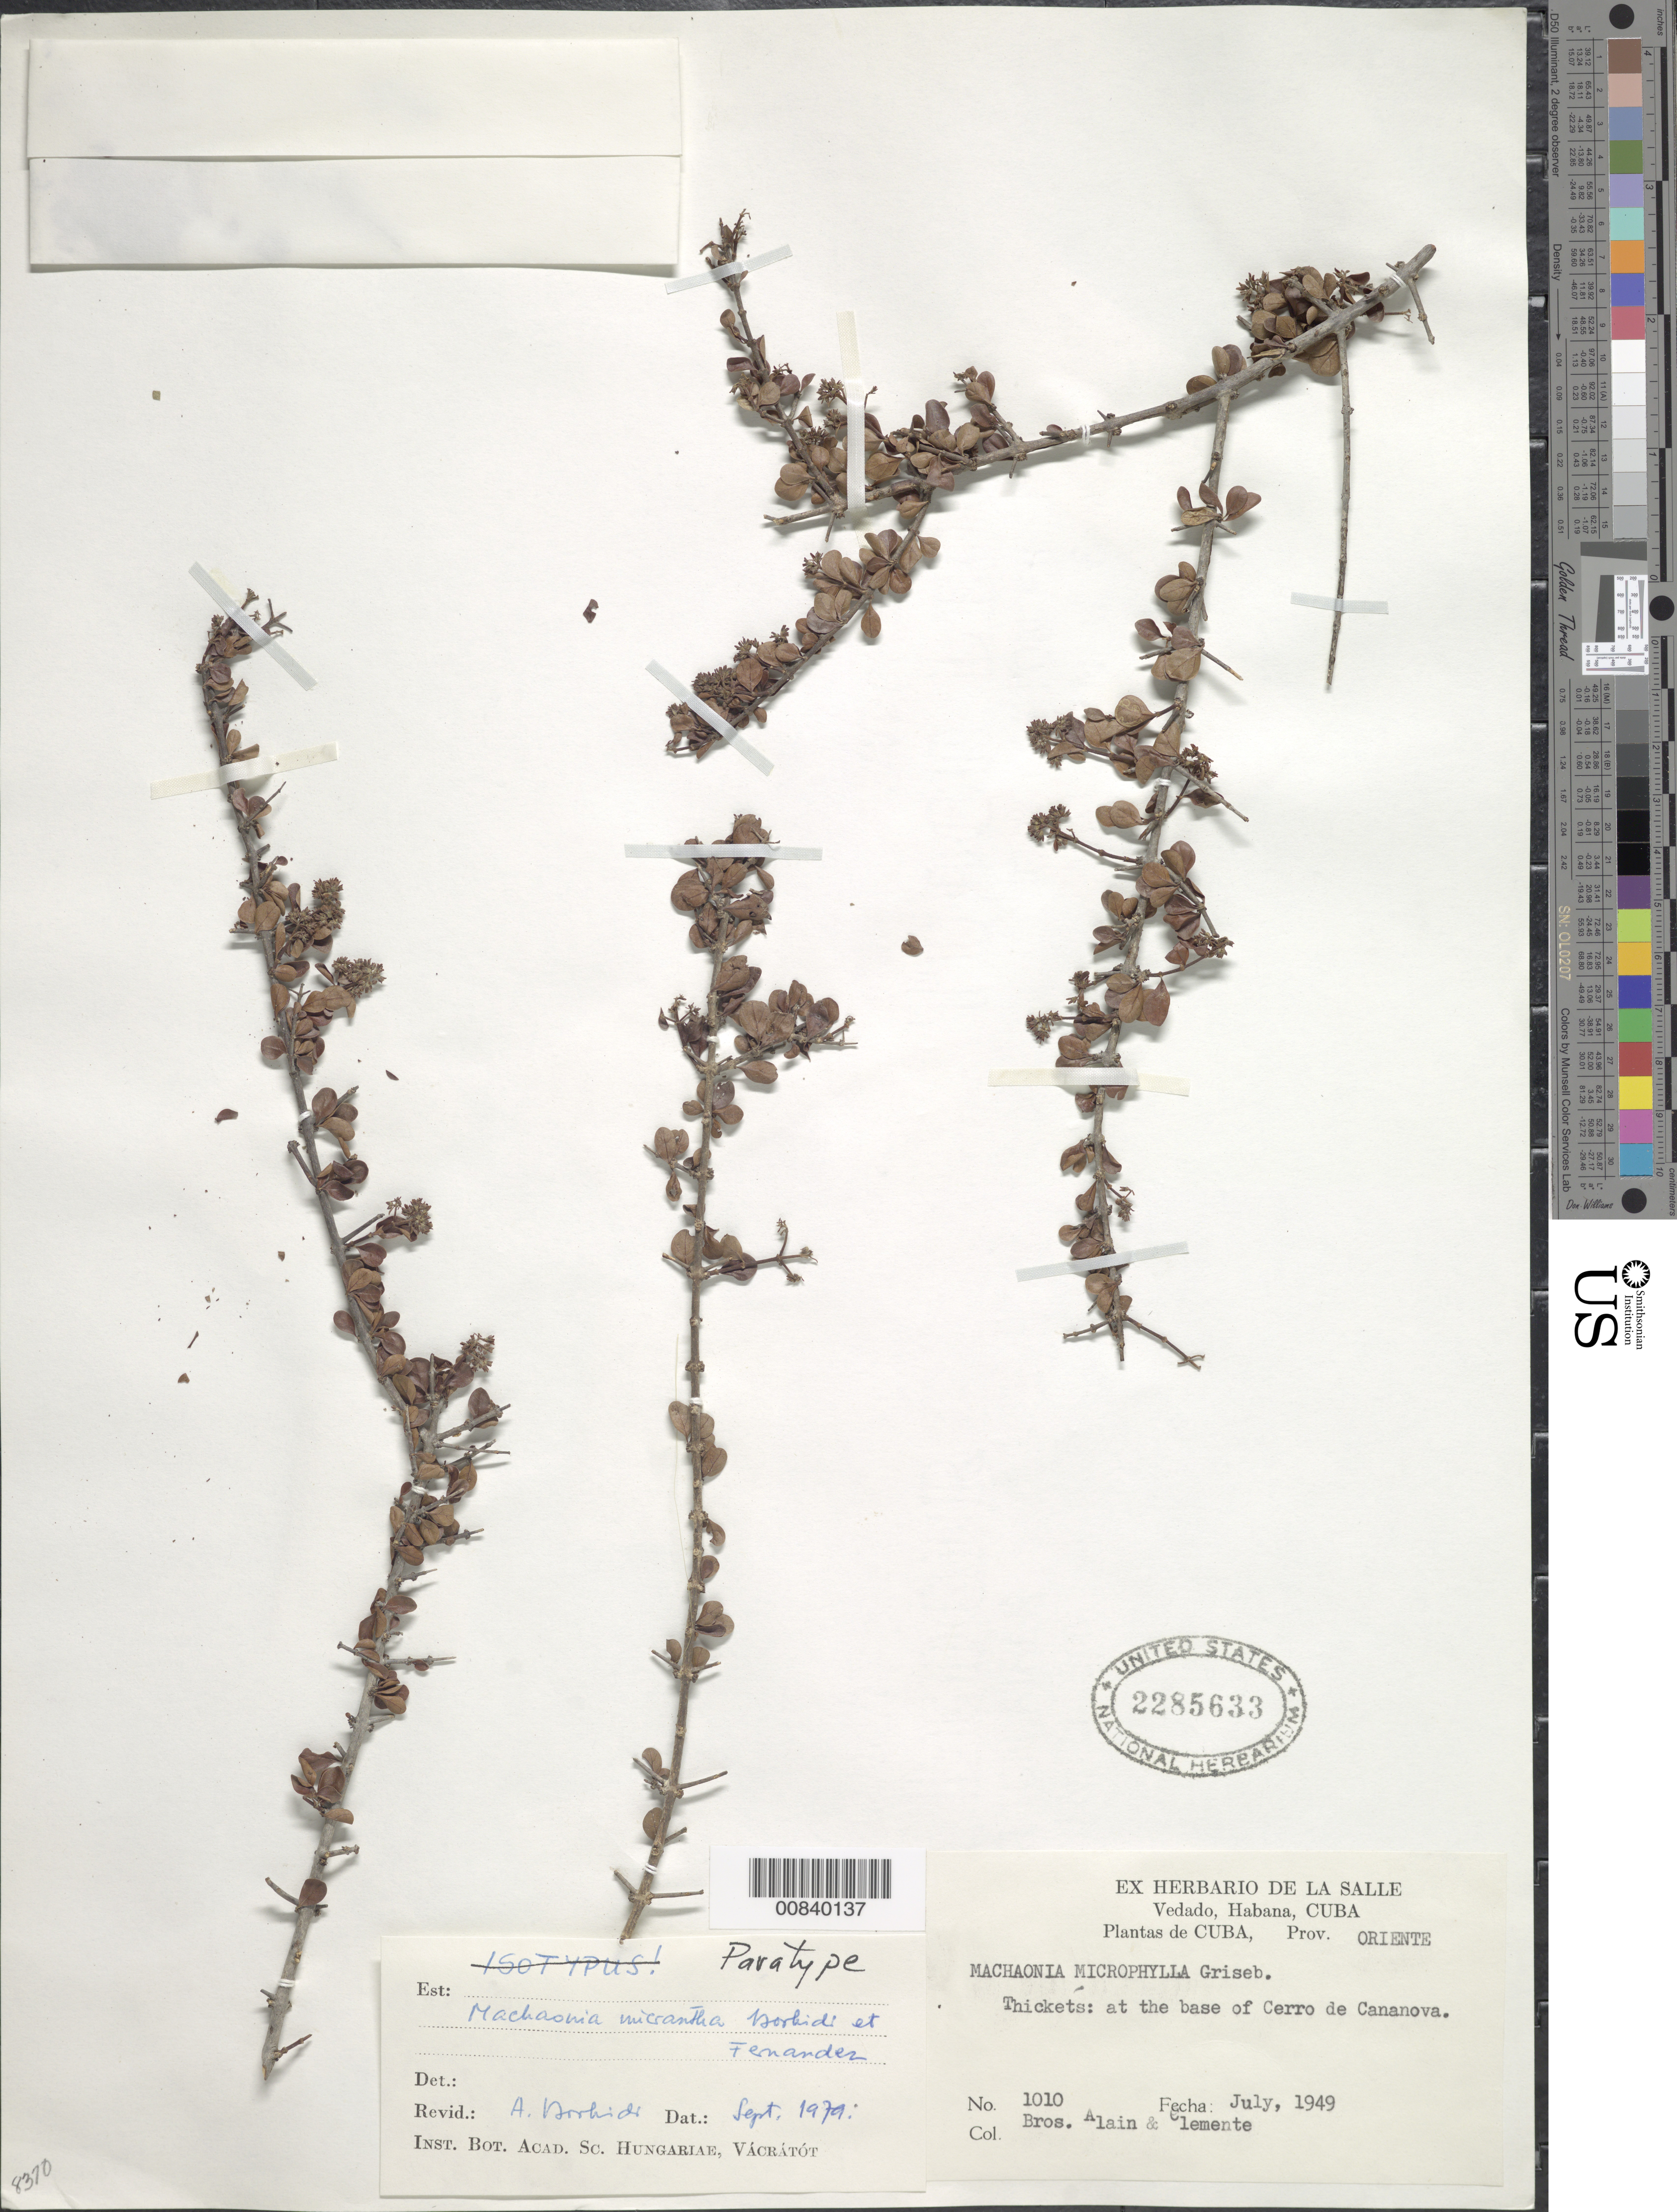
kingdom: Plantae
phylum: Tracheophyta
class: Magnoliopsida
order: Gentianales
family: Rubiaceae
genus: Machaonia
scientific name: Machaonia micrantha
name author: Borhidi & Fernández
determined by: Borhidi, Attila L.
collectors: A. H. Liogier & Bro. Clemente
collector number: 1010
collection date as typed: Jul 1949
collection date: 1949-07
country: Cuba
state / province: Oriente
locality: At base of Cerro de Cananova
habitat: Thickets at base of cerro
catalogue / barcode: US 2285633